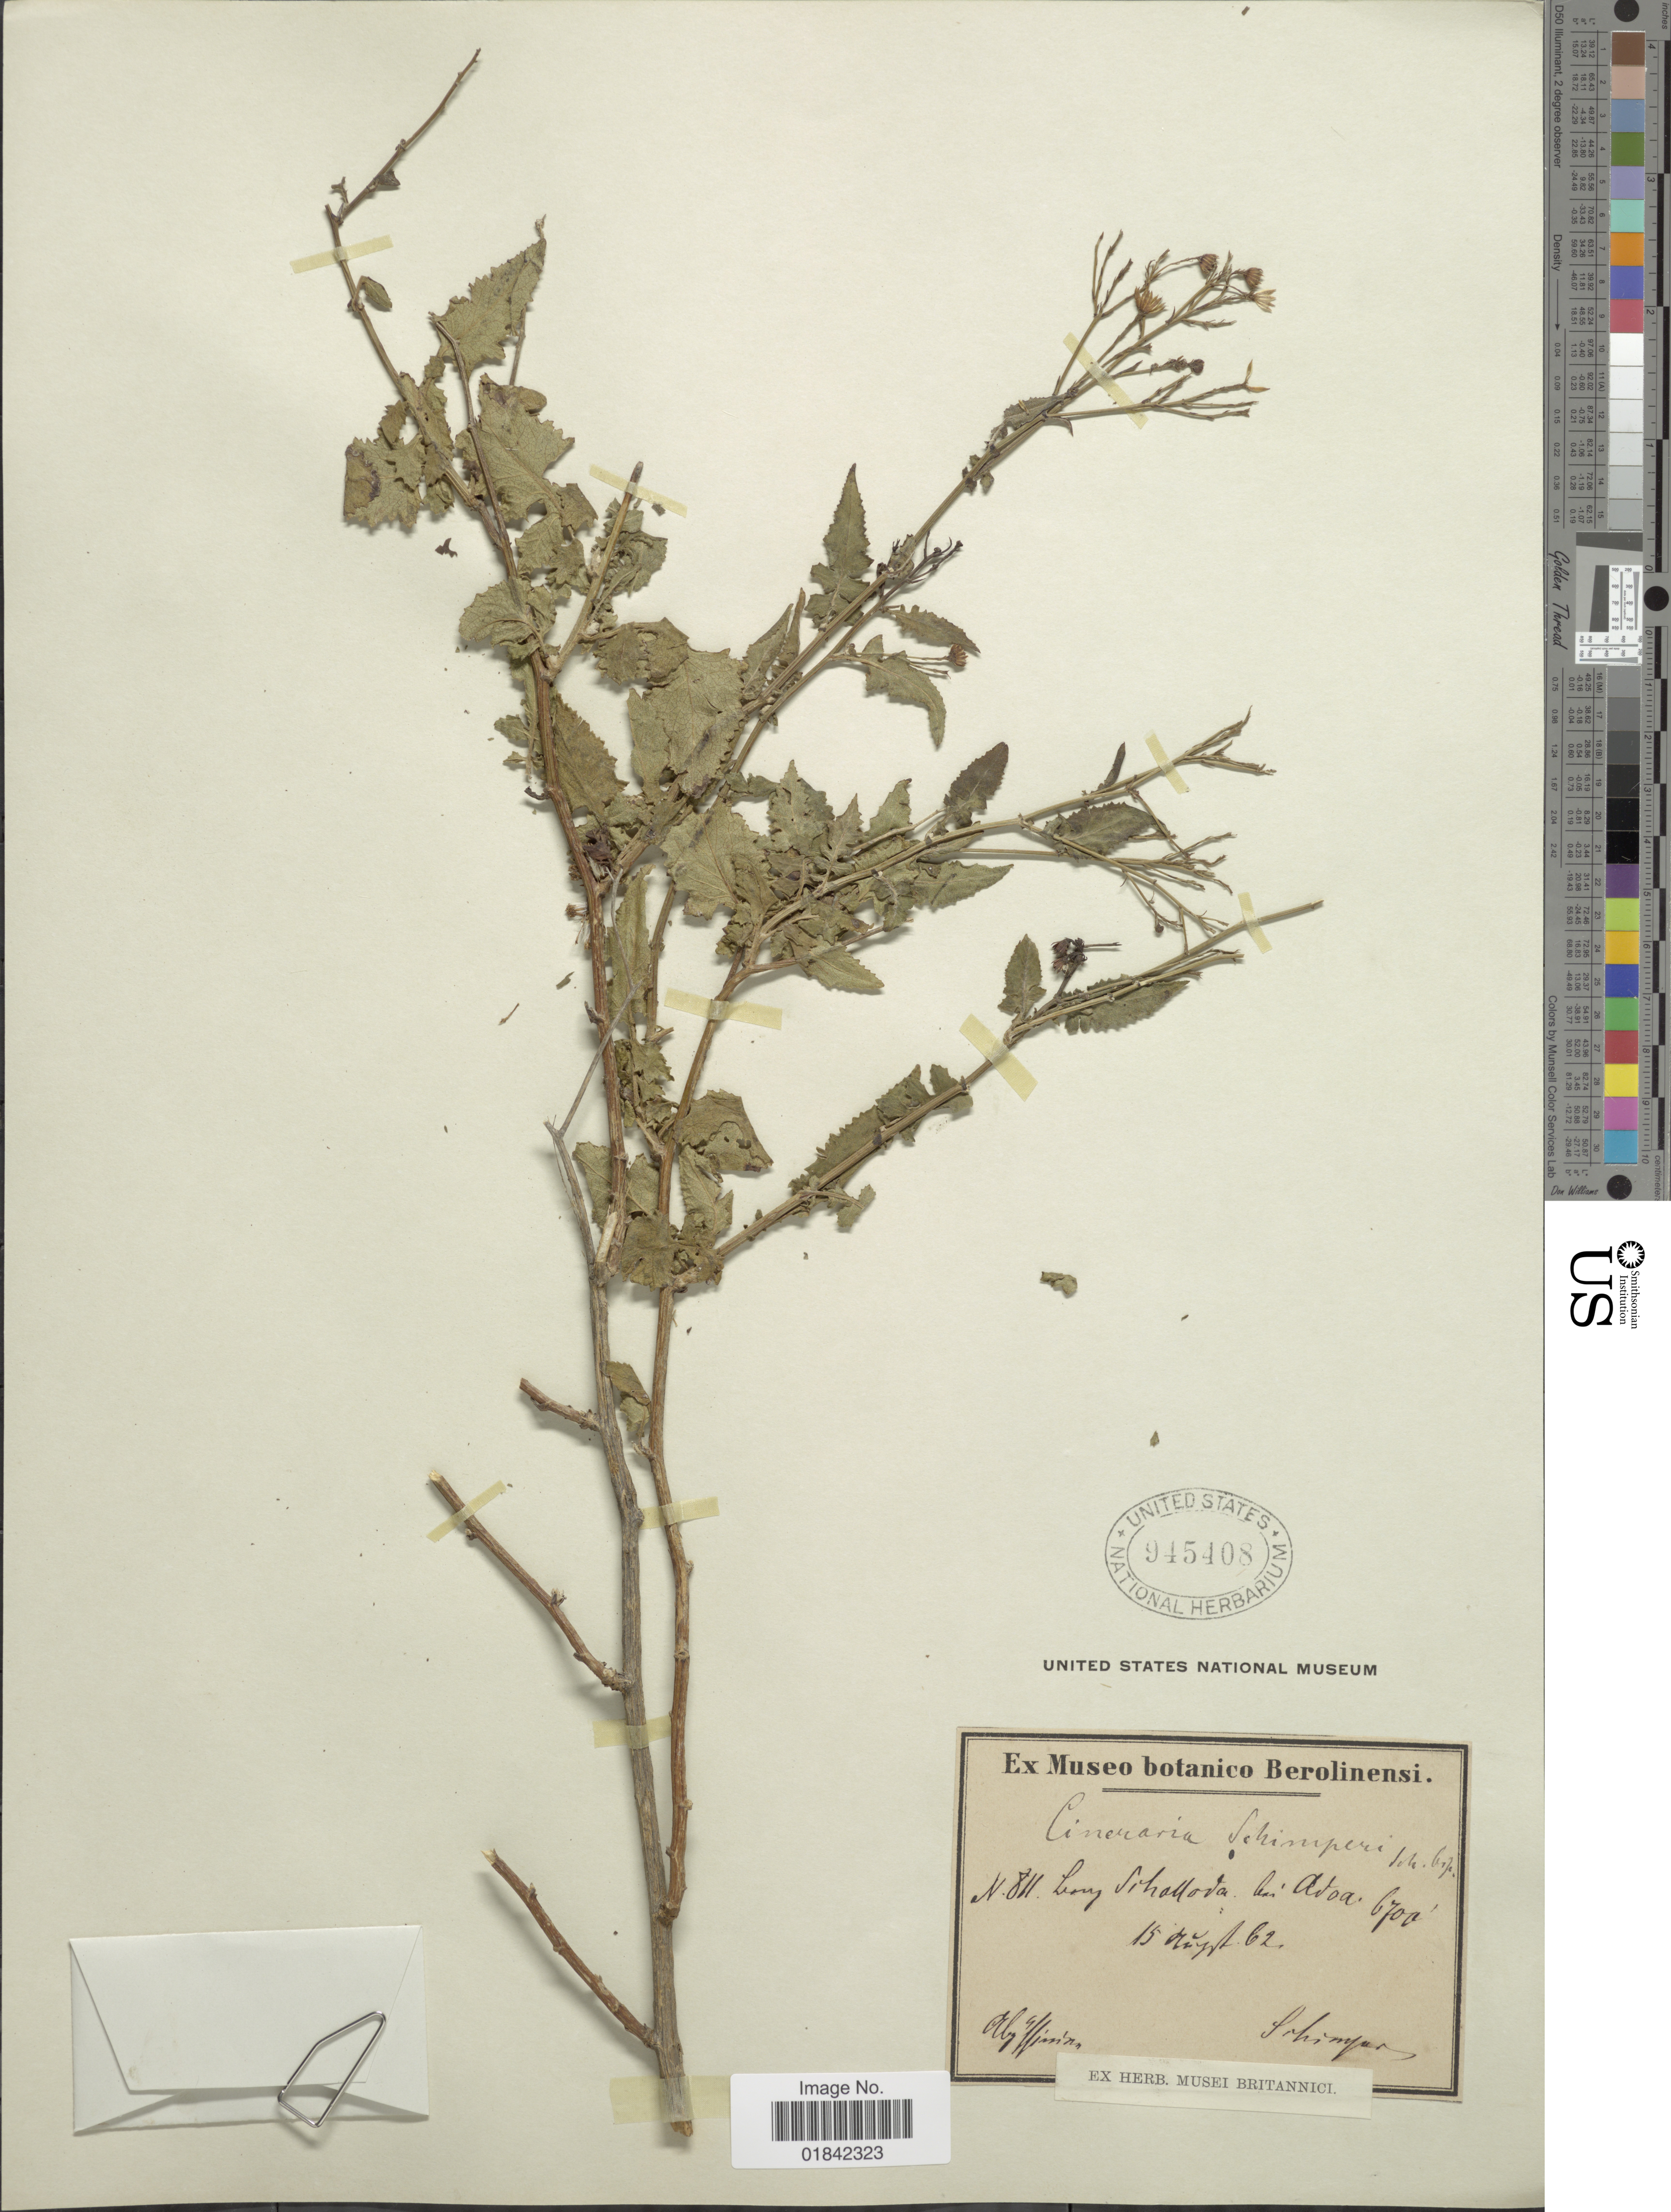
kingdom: Plantae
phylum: Tracheophyta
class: Magnoliopsida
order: Asterales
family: Asteraceae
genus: Senecio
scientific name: Senecio lyratipartitus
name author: A. Rich. ex Sch. Bip.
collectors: -. Schimper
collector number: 811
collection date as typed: Transcribed d/m/y: 15/8/62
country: Eritrea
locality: Abyssinia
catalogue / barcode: US 945408